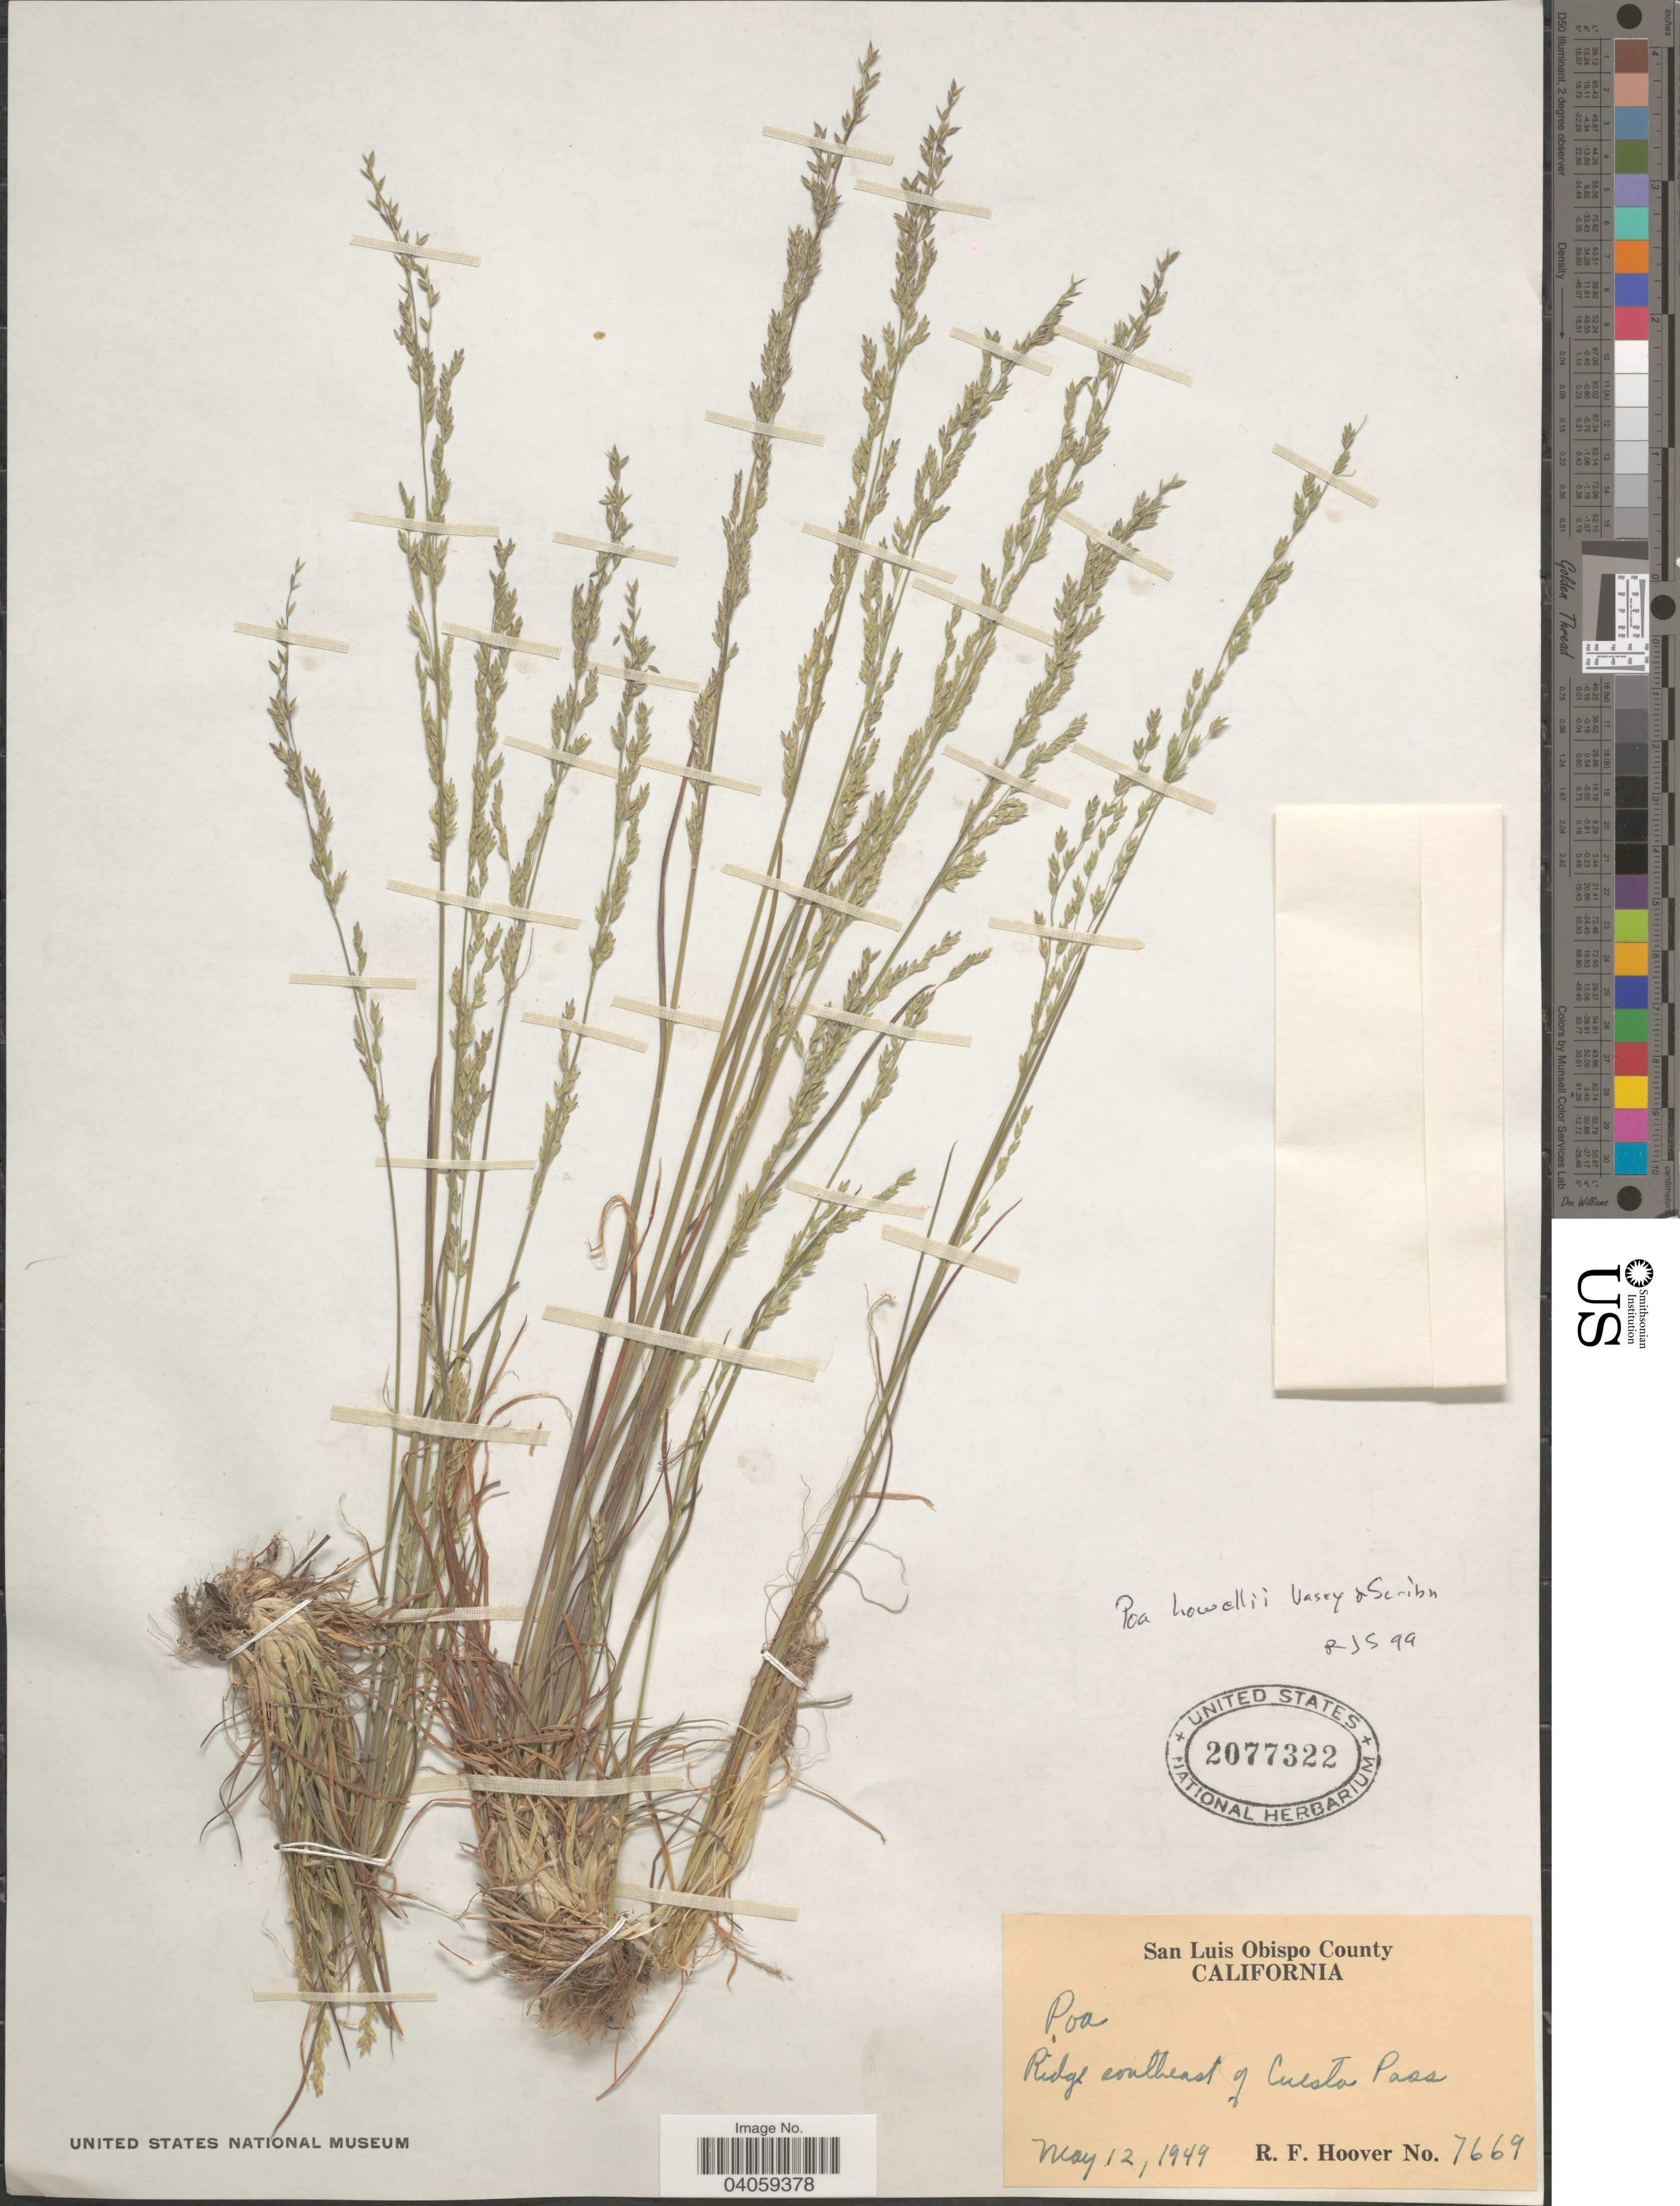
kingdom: Plantae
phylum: Tracheophyta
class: Liliopsida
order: Poales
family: Poaceae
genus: Poa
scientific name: Poa howellii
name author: Vasey & Scribn.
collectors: R. F. Hoover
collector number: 7669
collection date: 1949-05-12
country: United States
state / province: California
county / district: San Luis Obispo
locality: San Luis Obispo County. Ridge southeast of Cuesta Pass.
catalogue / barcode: US 2077322